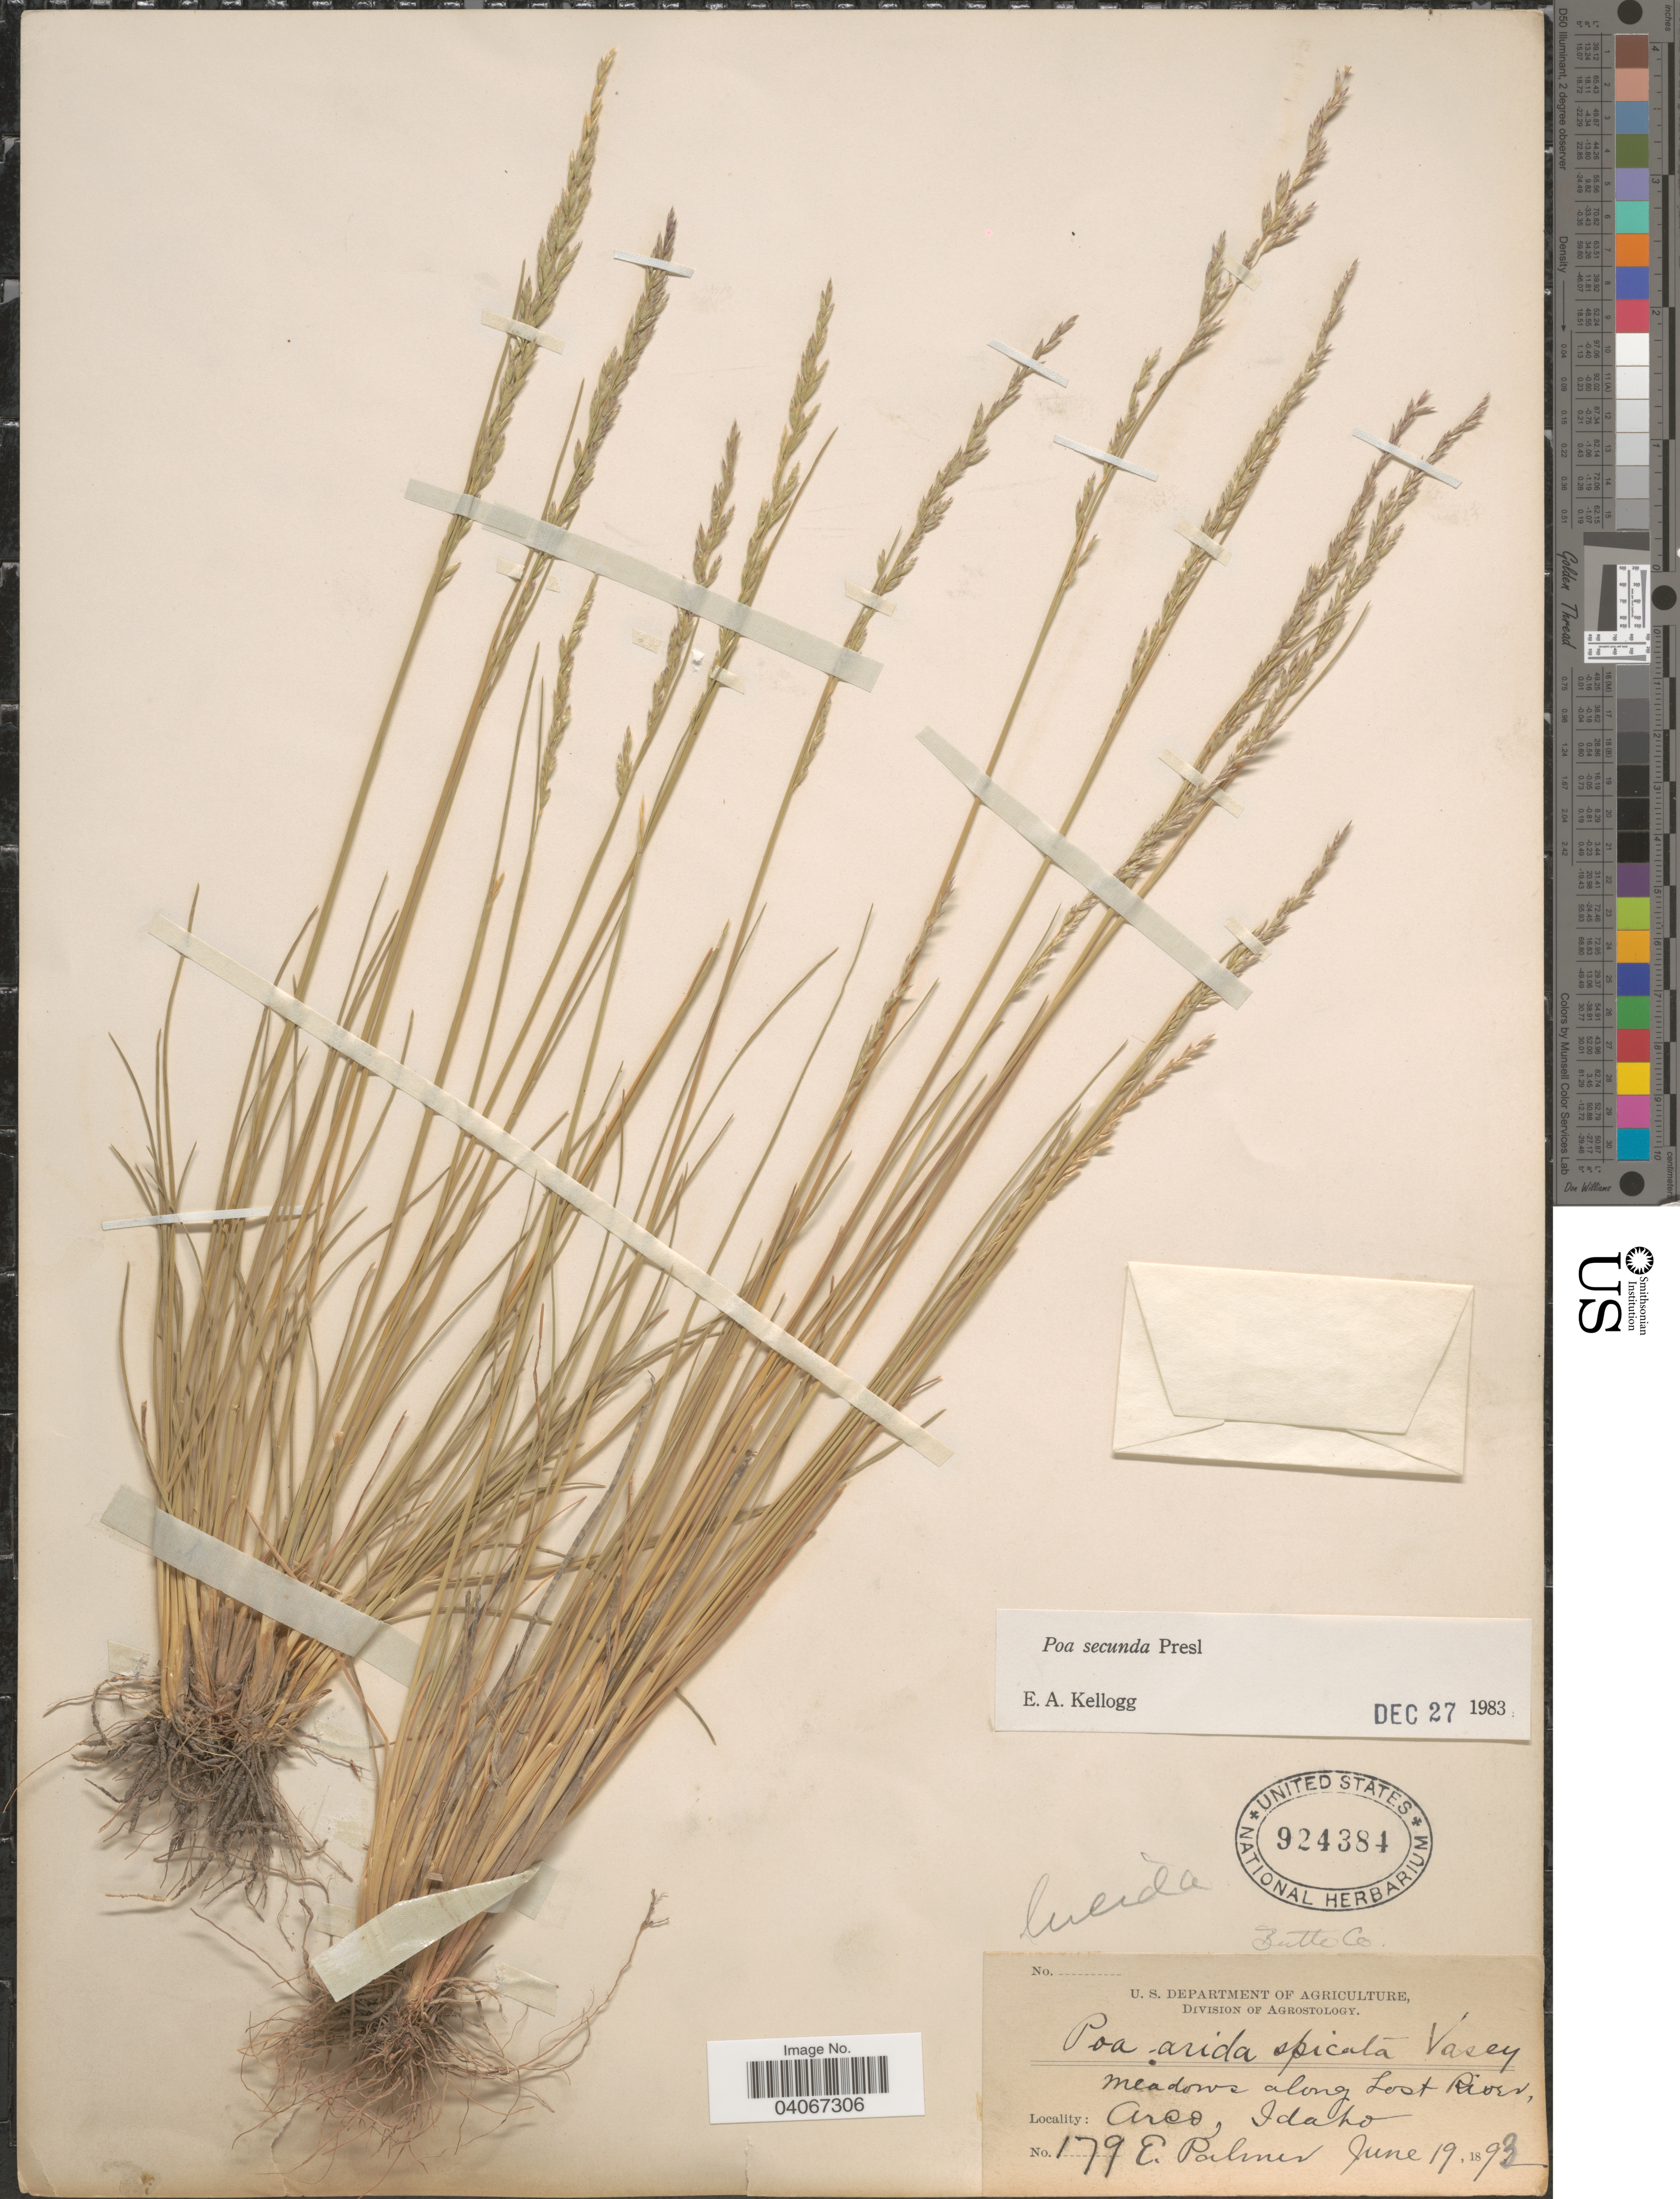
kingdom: Plantae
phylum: Tracheophyta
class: Liliopsida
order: Poales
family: Poaceae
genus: Poa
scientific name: Poa secunda subsp. secunda var. secunda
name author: J. Presl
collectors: E. Palmer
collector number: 179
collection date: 1893-06-19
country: United States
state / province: Idaho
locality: Butte Co. Meadows along Lost River, Arco.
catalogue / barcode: US 924384